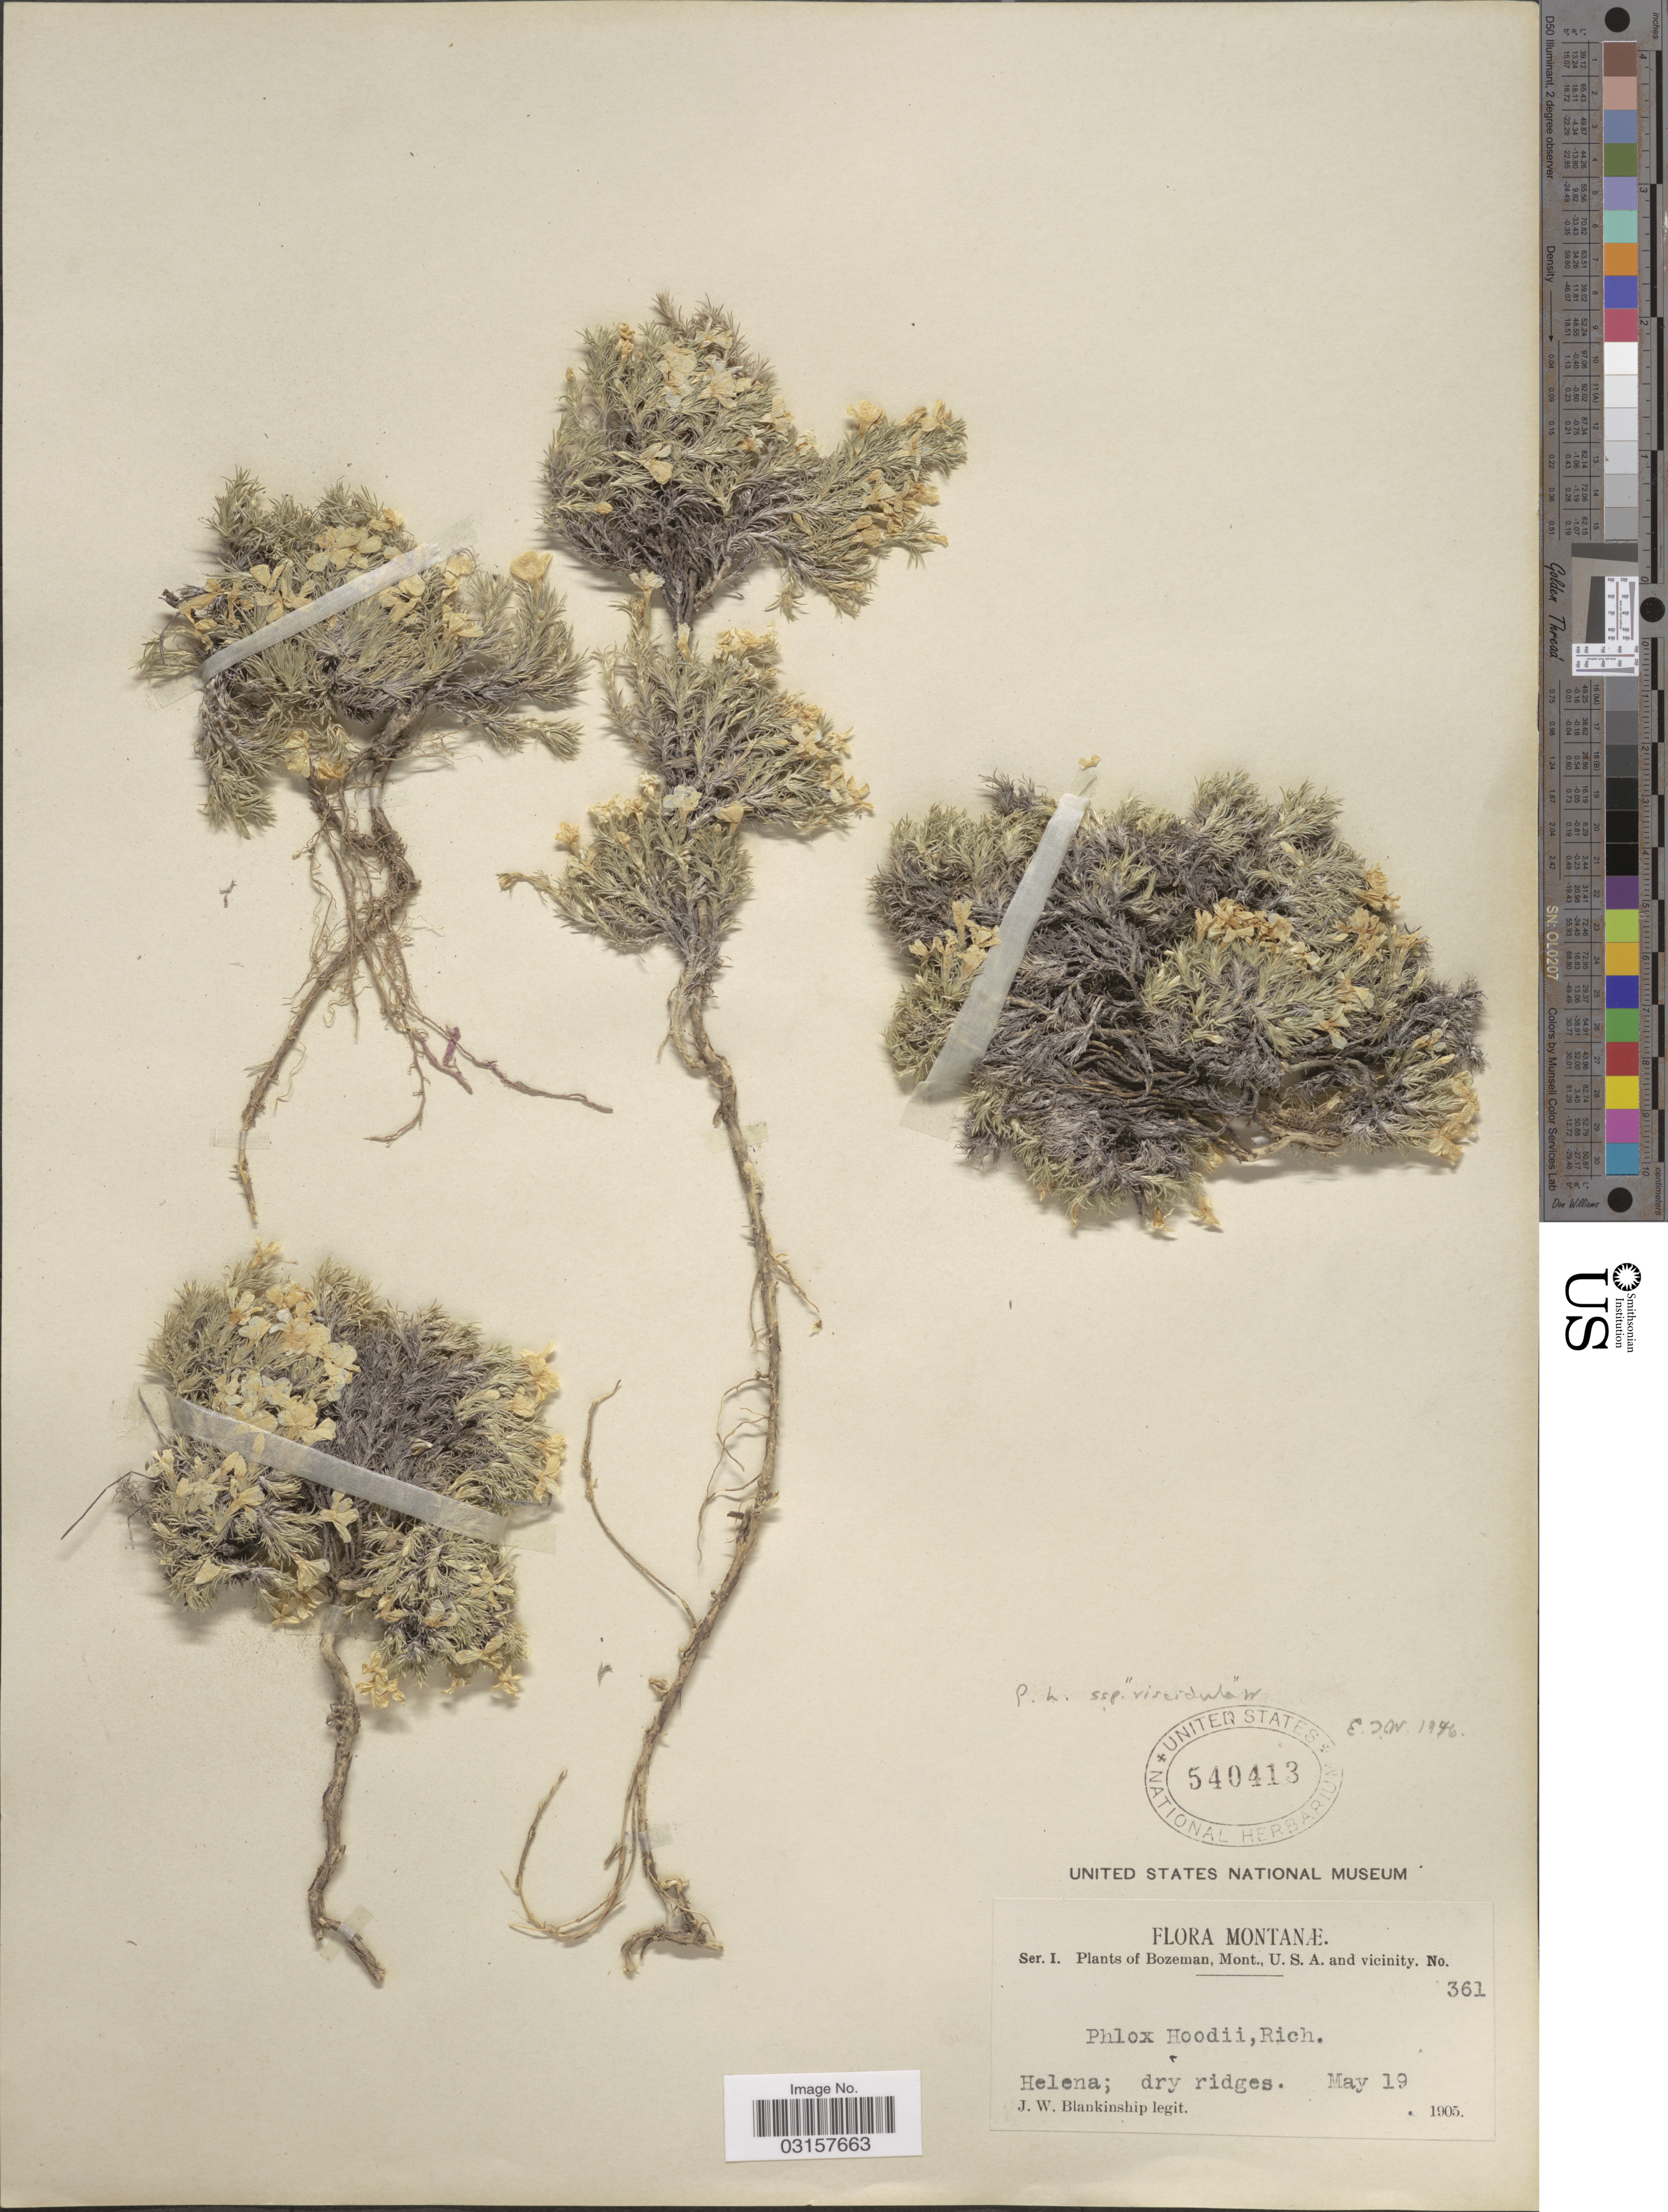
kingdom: Plantae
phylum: Tracheophyta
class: Magnoliopsida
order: Ericales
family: Polemoniaceae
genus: Phlox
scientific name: Phlox caespitosa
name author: Nutt.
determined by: Mayfield, M. H.; Ferguson, C. J.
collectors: J. W. Blankinship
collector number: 361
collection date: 1905-05-19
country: United States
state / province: Montana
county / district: Gallatin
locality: Bozeman, Helena.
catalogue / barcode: US 540413